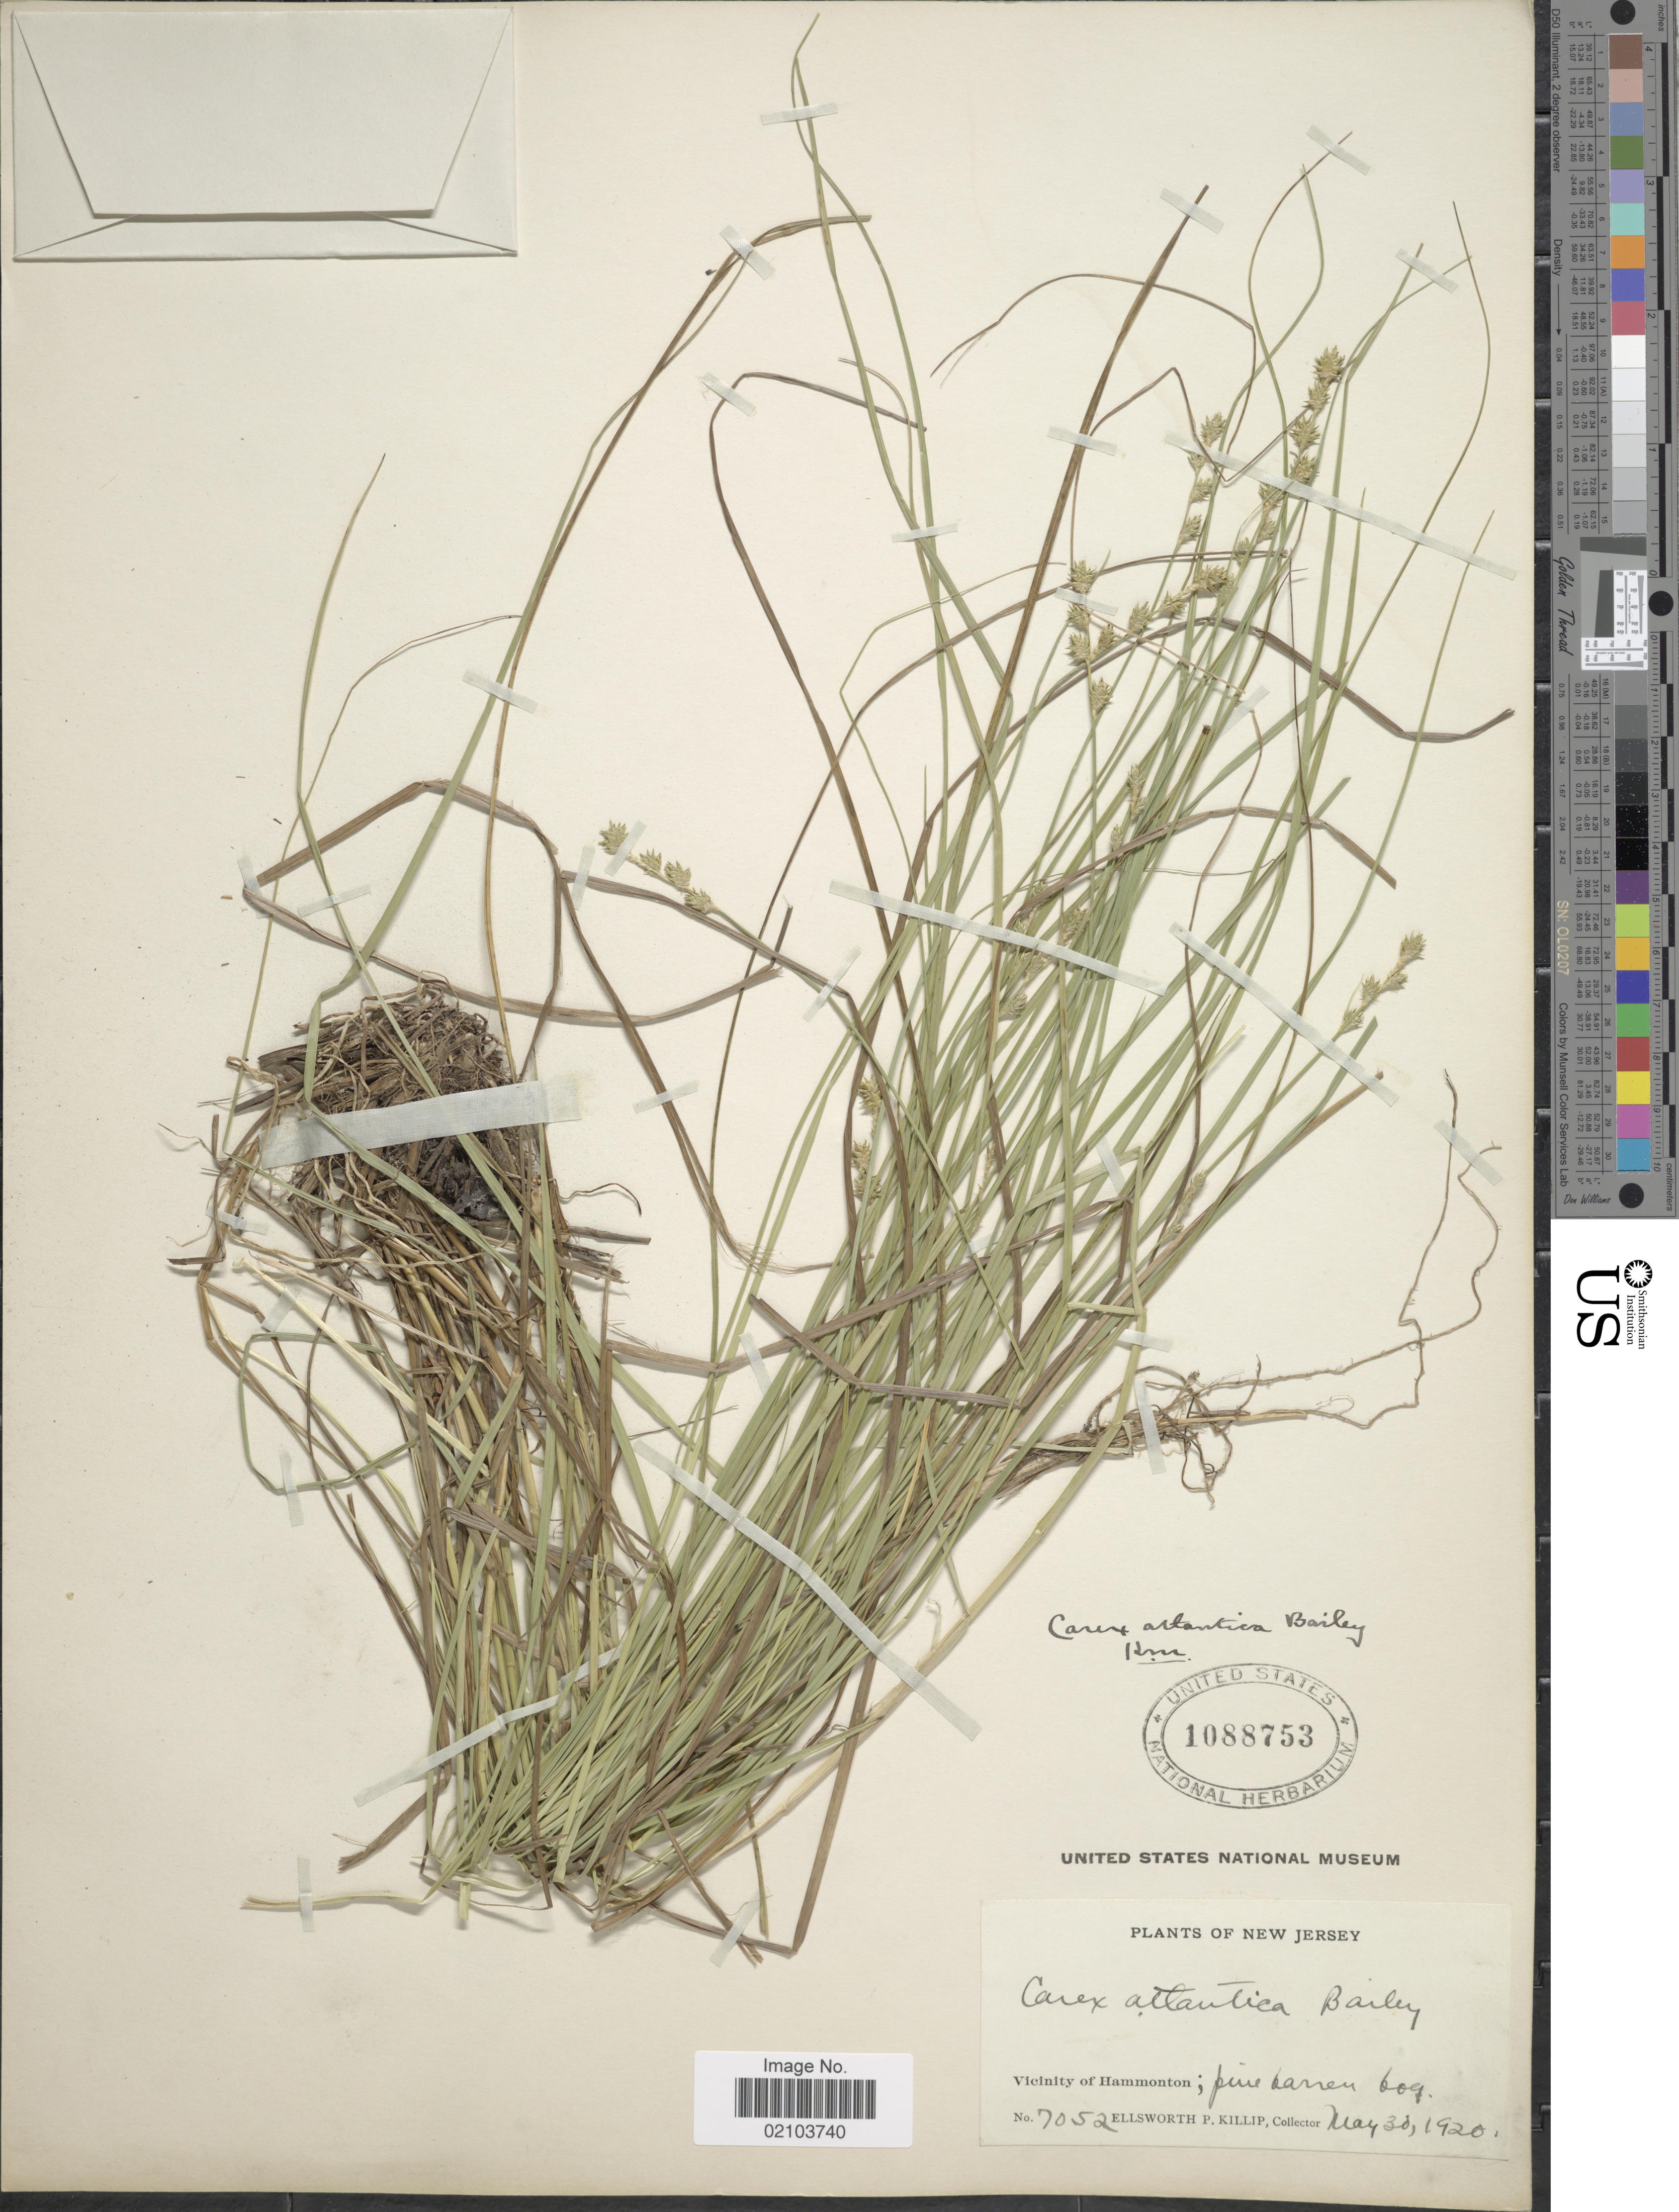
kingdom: Plantae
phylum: Tracheophyta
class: Liliopsida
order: Poales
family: Cyperaceae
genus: Carex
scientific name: Carex atlantica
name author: L.H. Bailey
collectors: E. P. Killip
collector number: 7052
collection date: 1920-05-30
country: United States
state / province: New Jersey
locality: Vicinity of Hammonton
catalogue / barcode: US 1088753